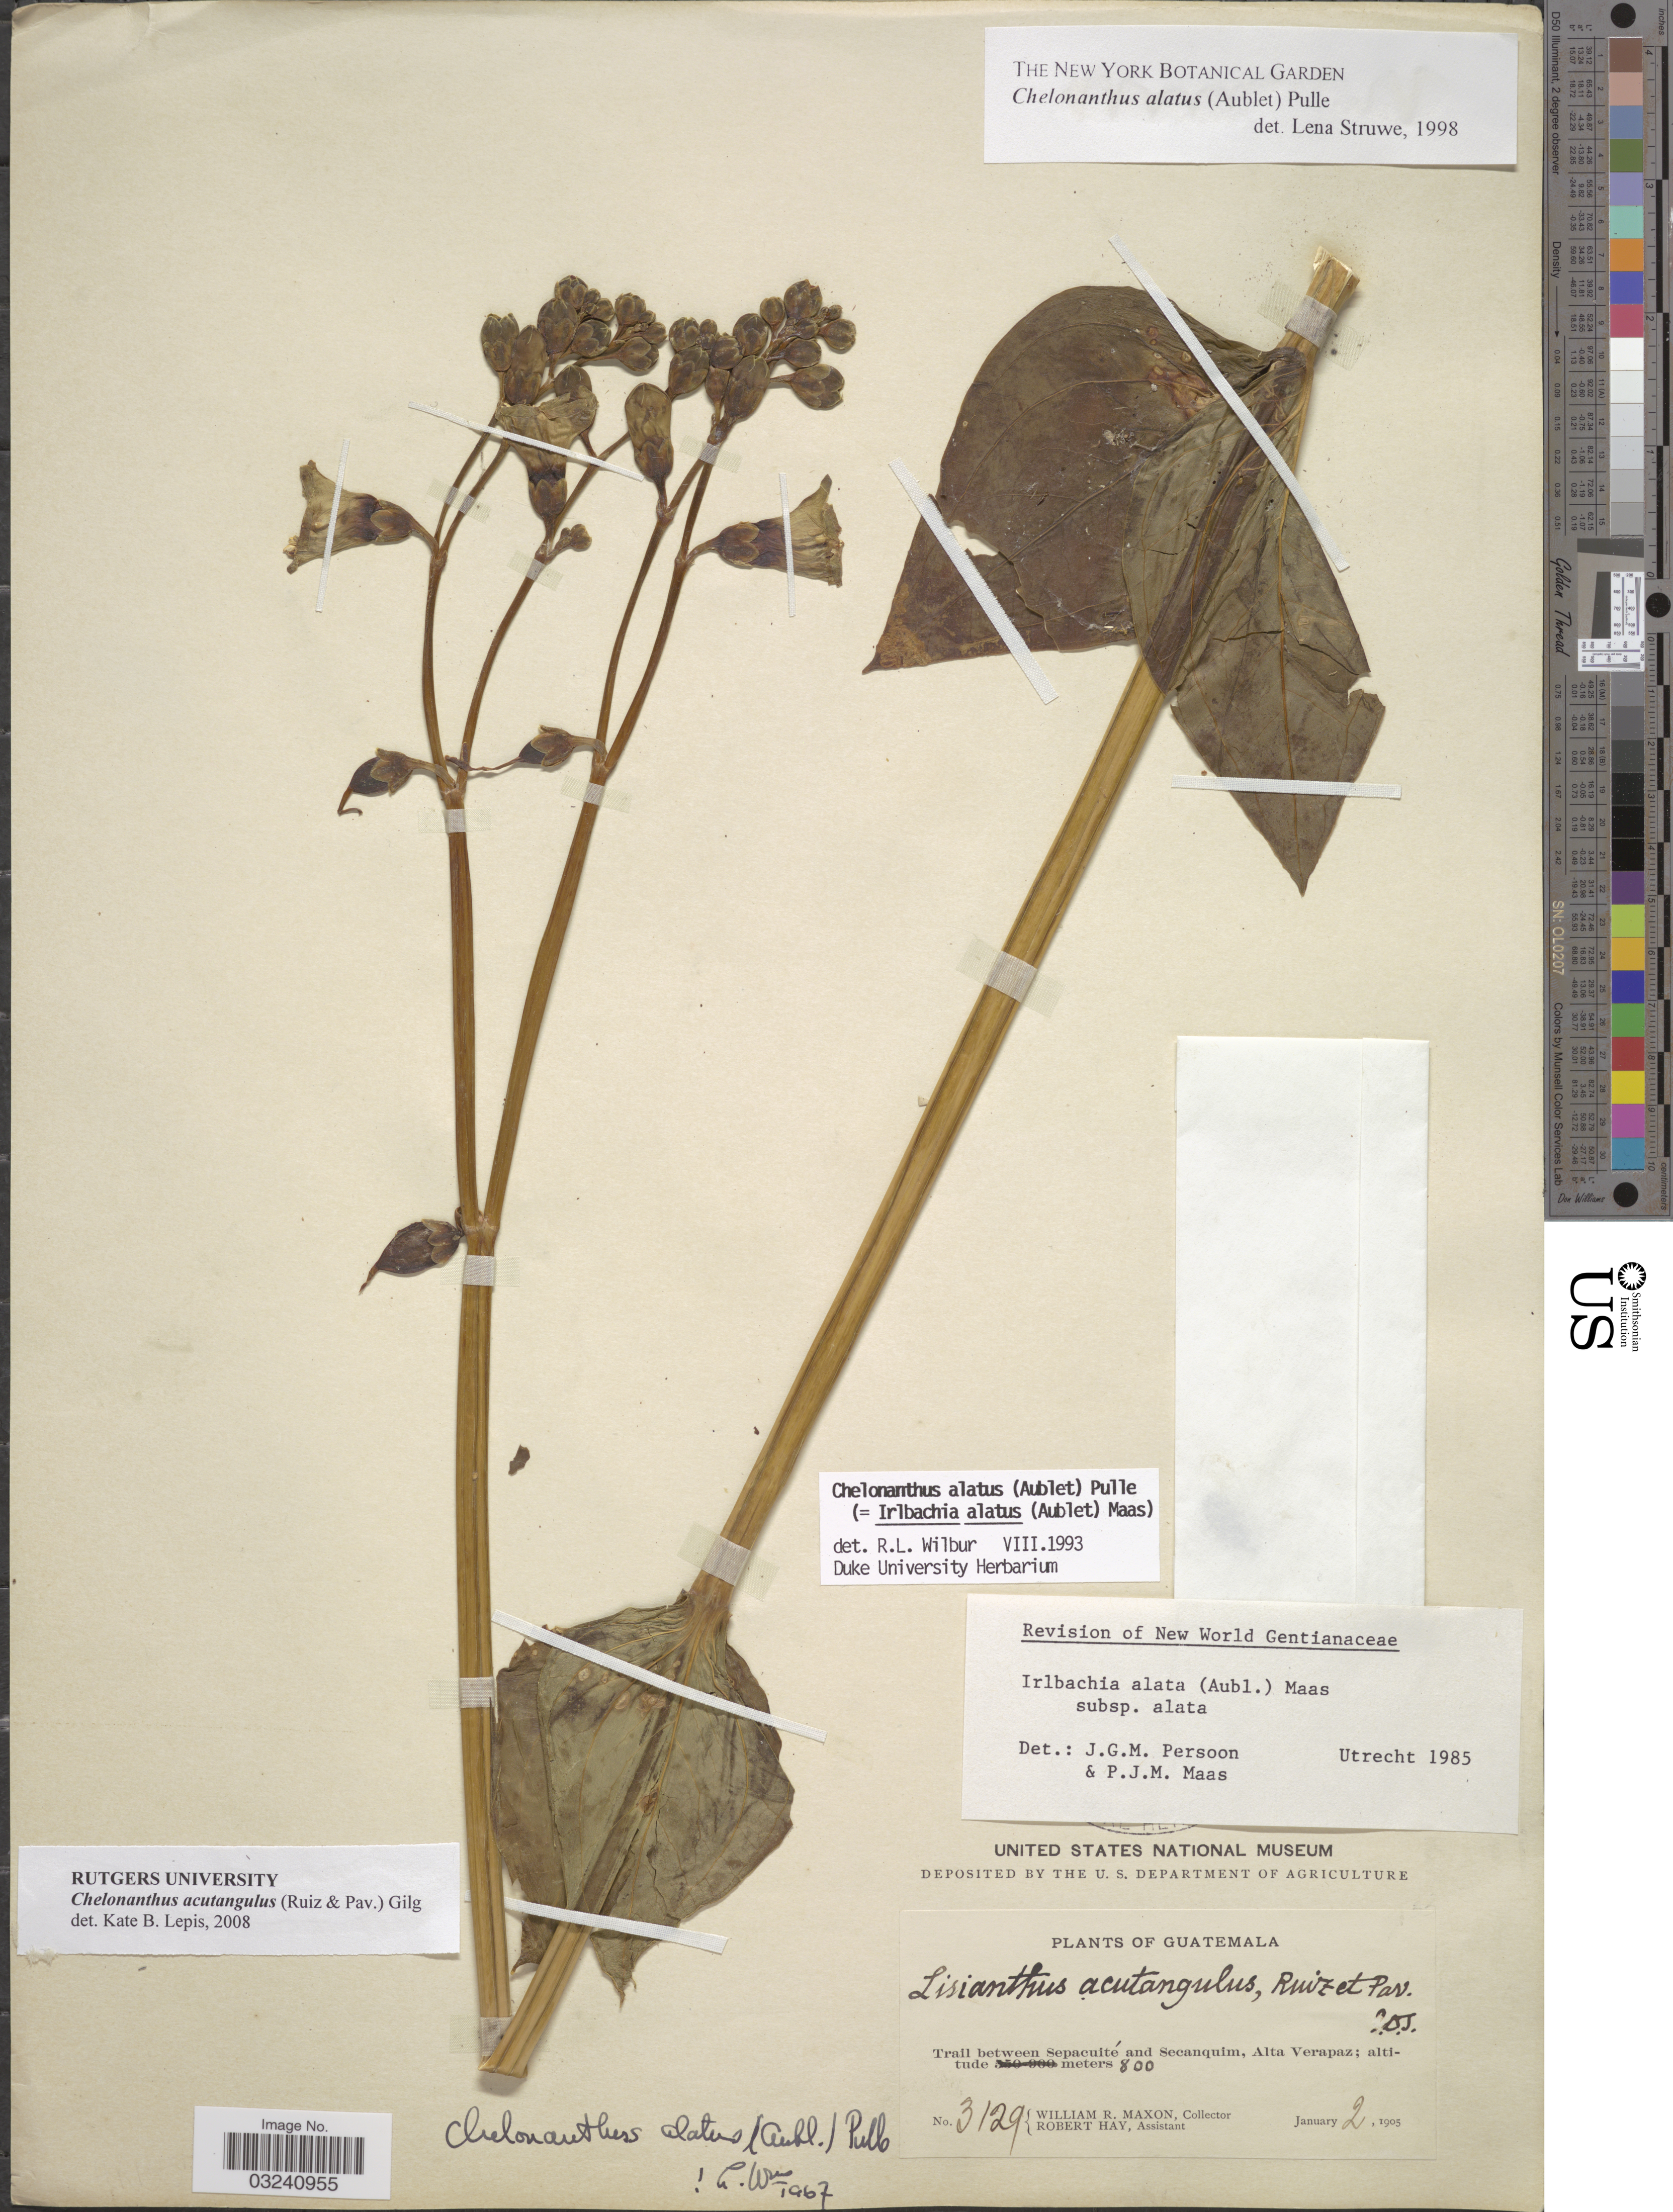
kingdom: Plantae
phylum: Tracheophyta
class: Magnoliopsida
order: Gentianales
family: Gentianaceae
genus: Chelonanthus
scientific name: Chelonanthus acutangulus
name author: (Ruiz & Pav.) Gilg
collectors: W. R. Maxon & R. Hay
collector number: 3129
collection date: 1905-01-02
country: Guatemala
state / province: Alta Verapaz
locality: Trail between Sepacuité and Secanquim.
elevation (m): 800